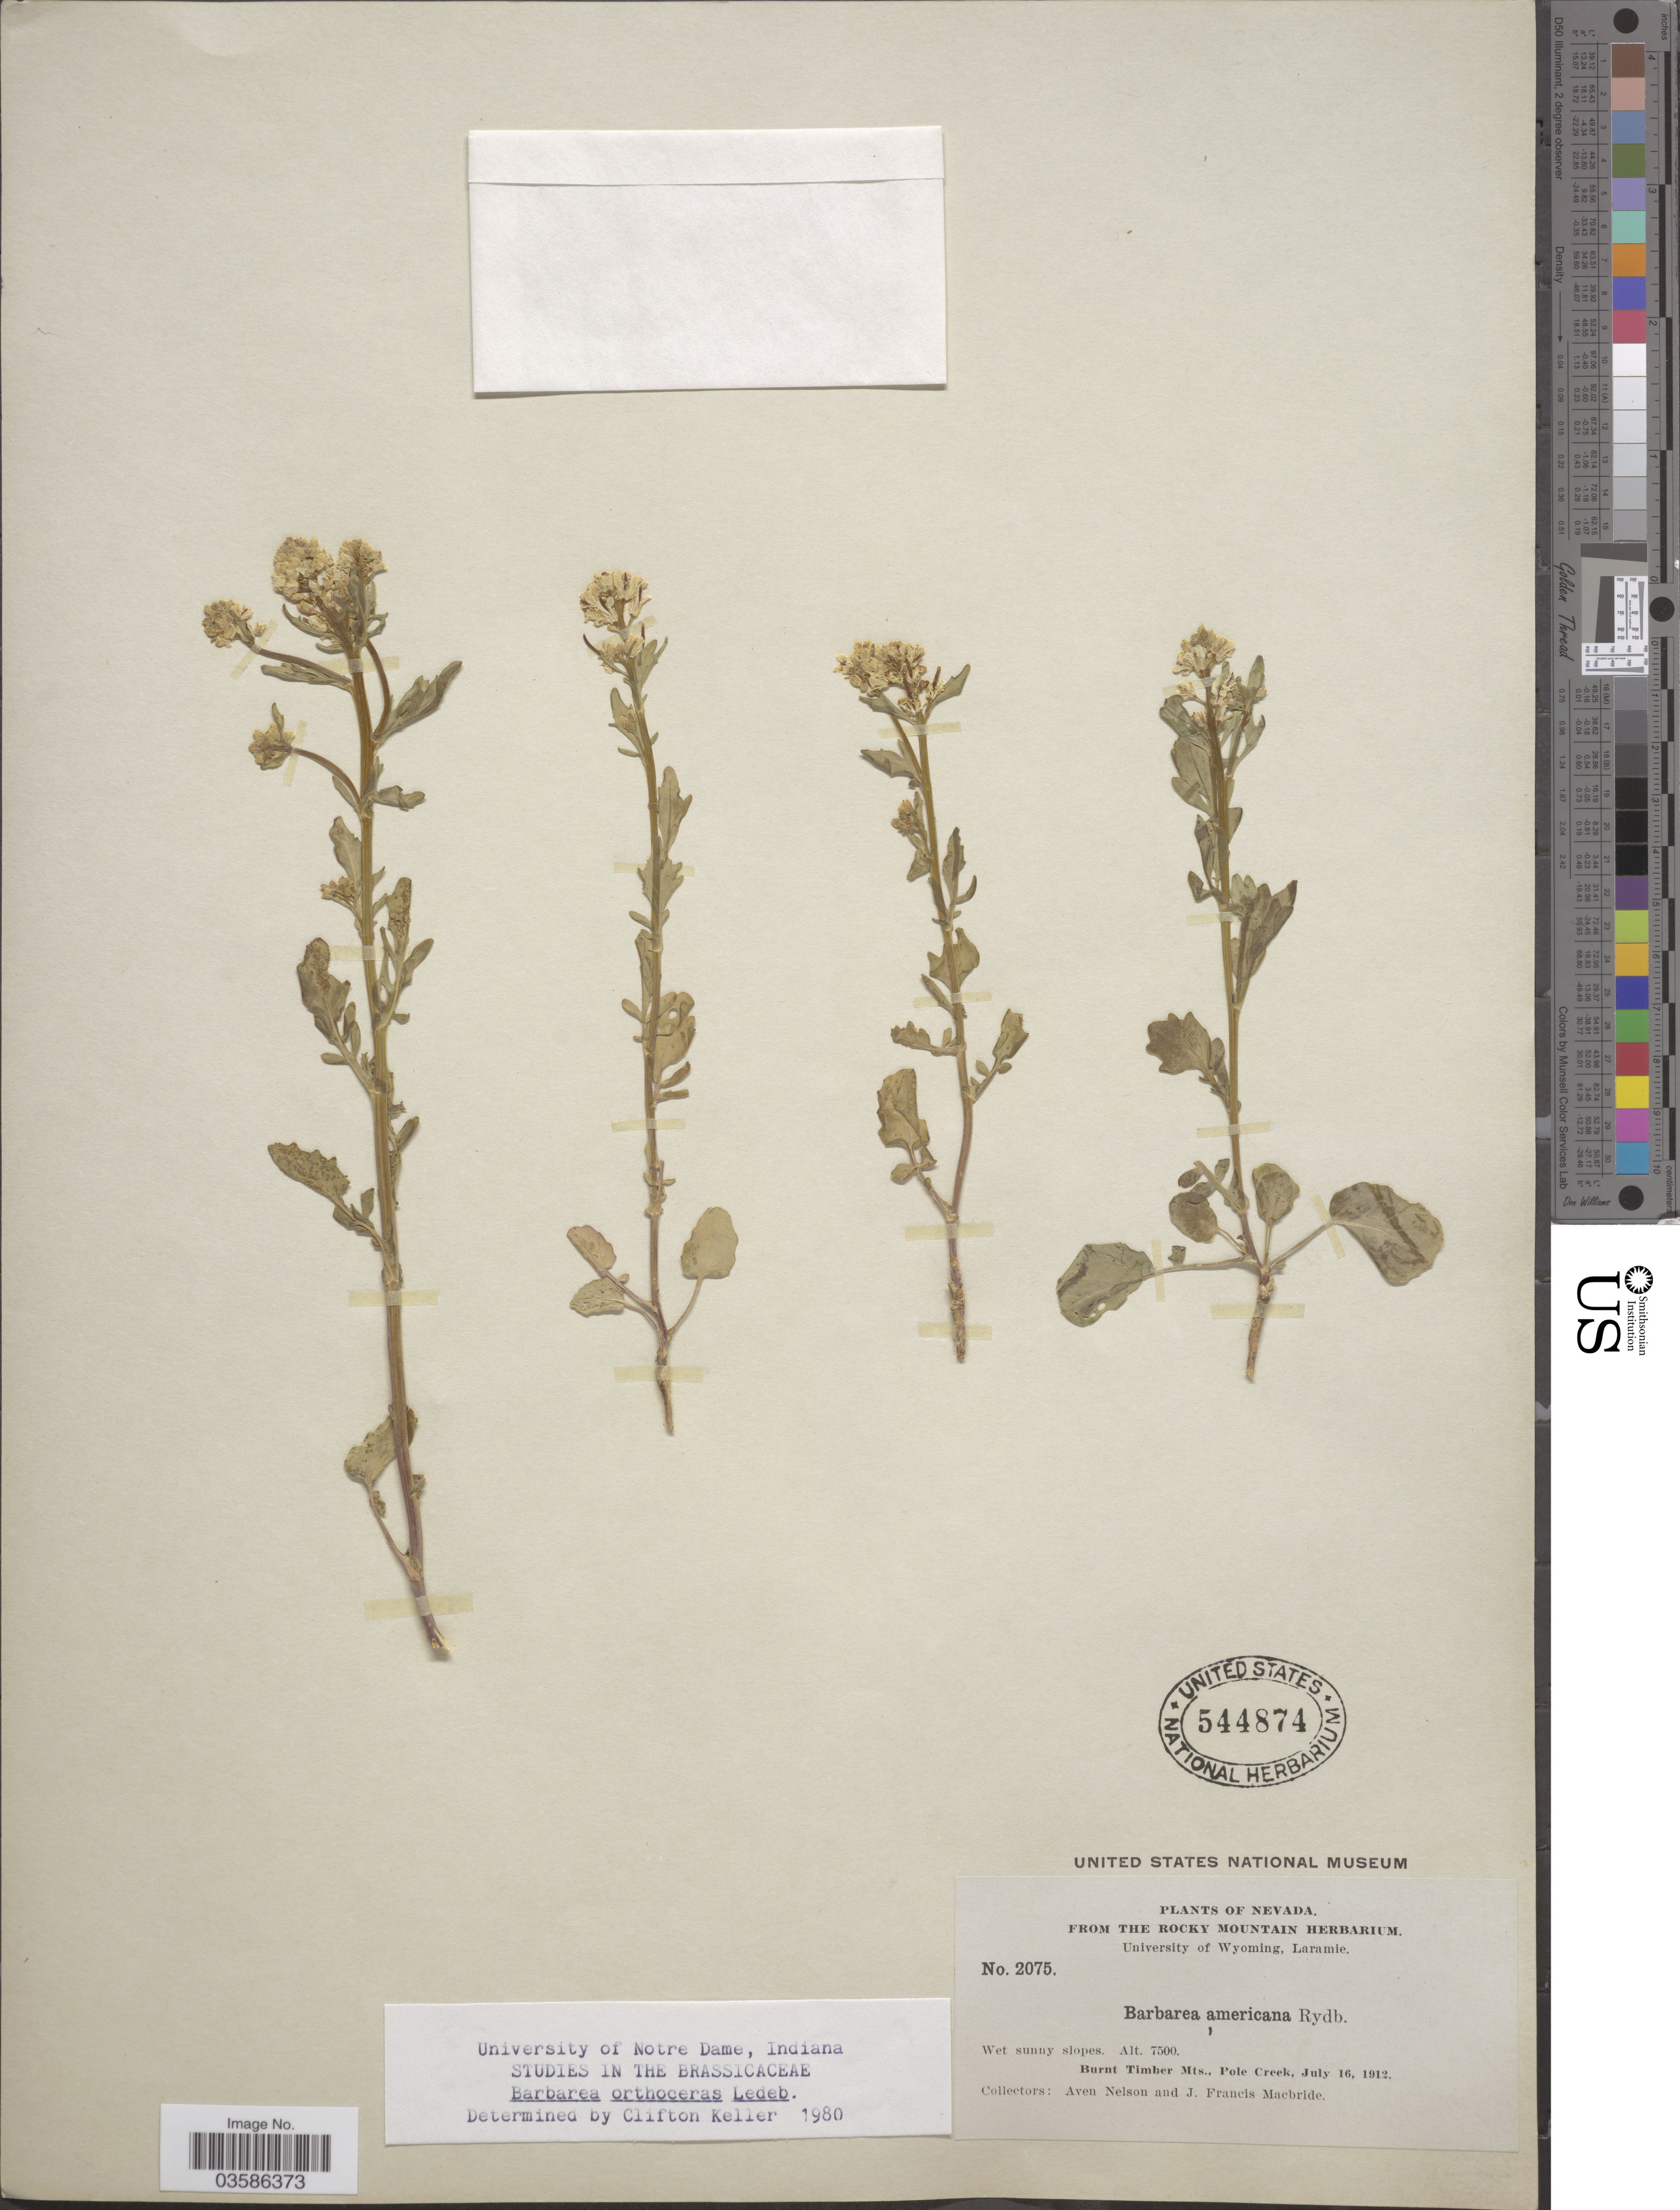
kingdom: Plantae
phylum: Tracheophyta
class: Magnoliopsida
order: Brassicales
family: Brassicaceae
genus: Barbarea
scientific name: Barbarea orthoceras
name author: Ledeb.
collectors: A. Nelson & J. F. Macbride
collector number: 2075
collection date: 1912-07-16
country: United States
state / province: Nevada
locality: Burnt Timber Mts, Pole Creek.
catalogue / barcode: US 544874